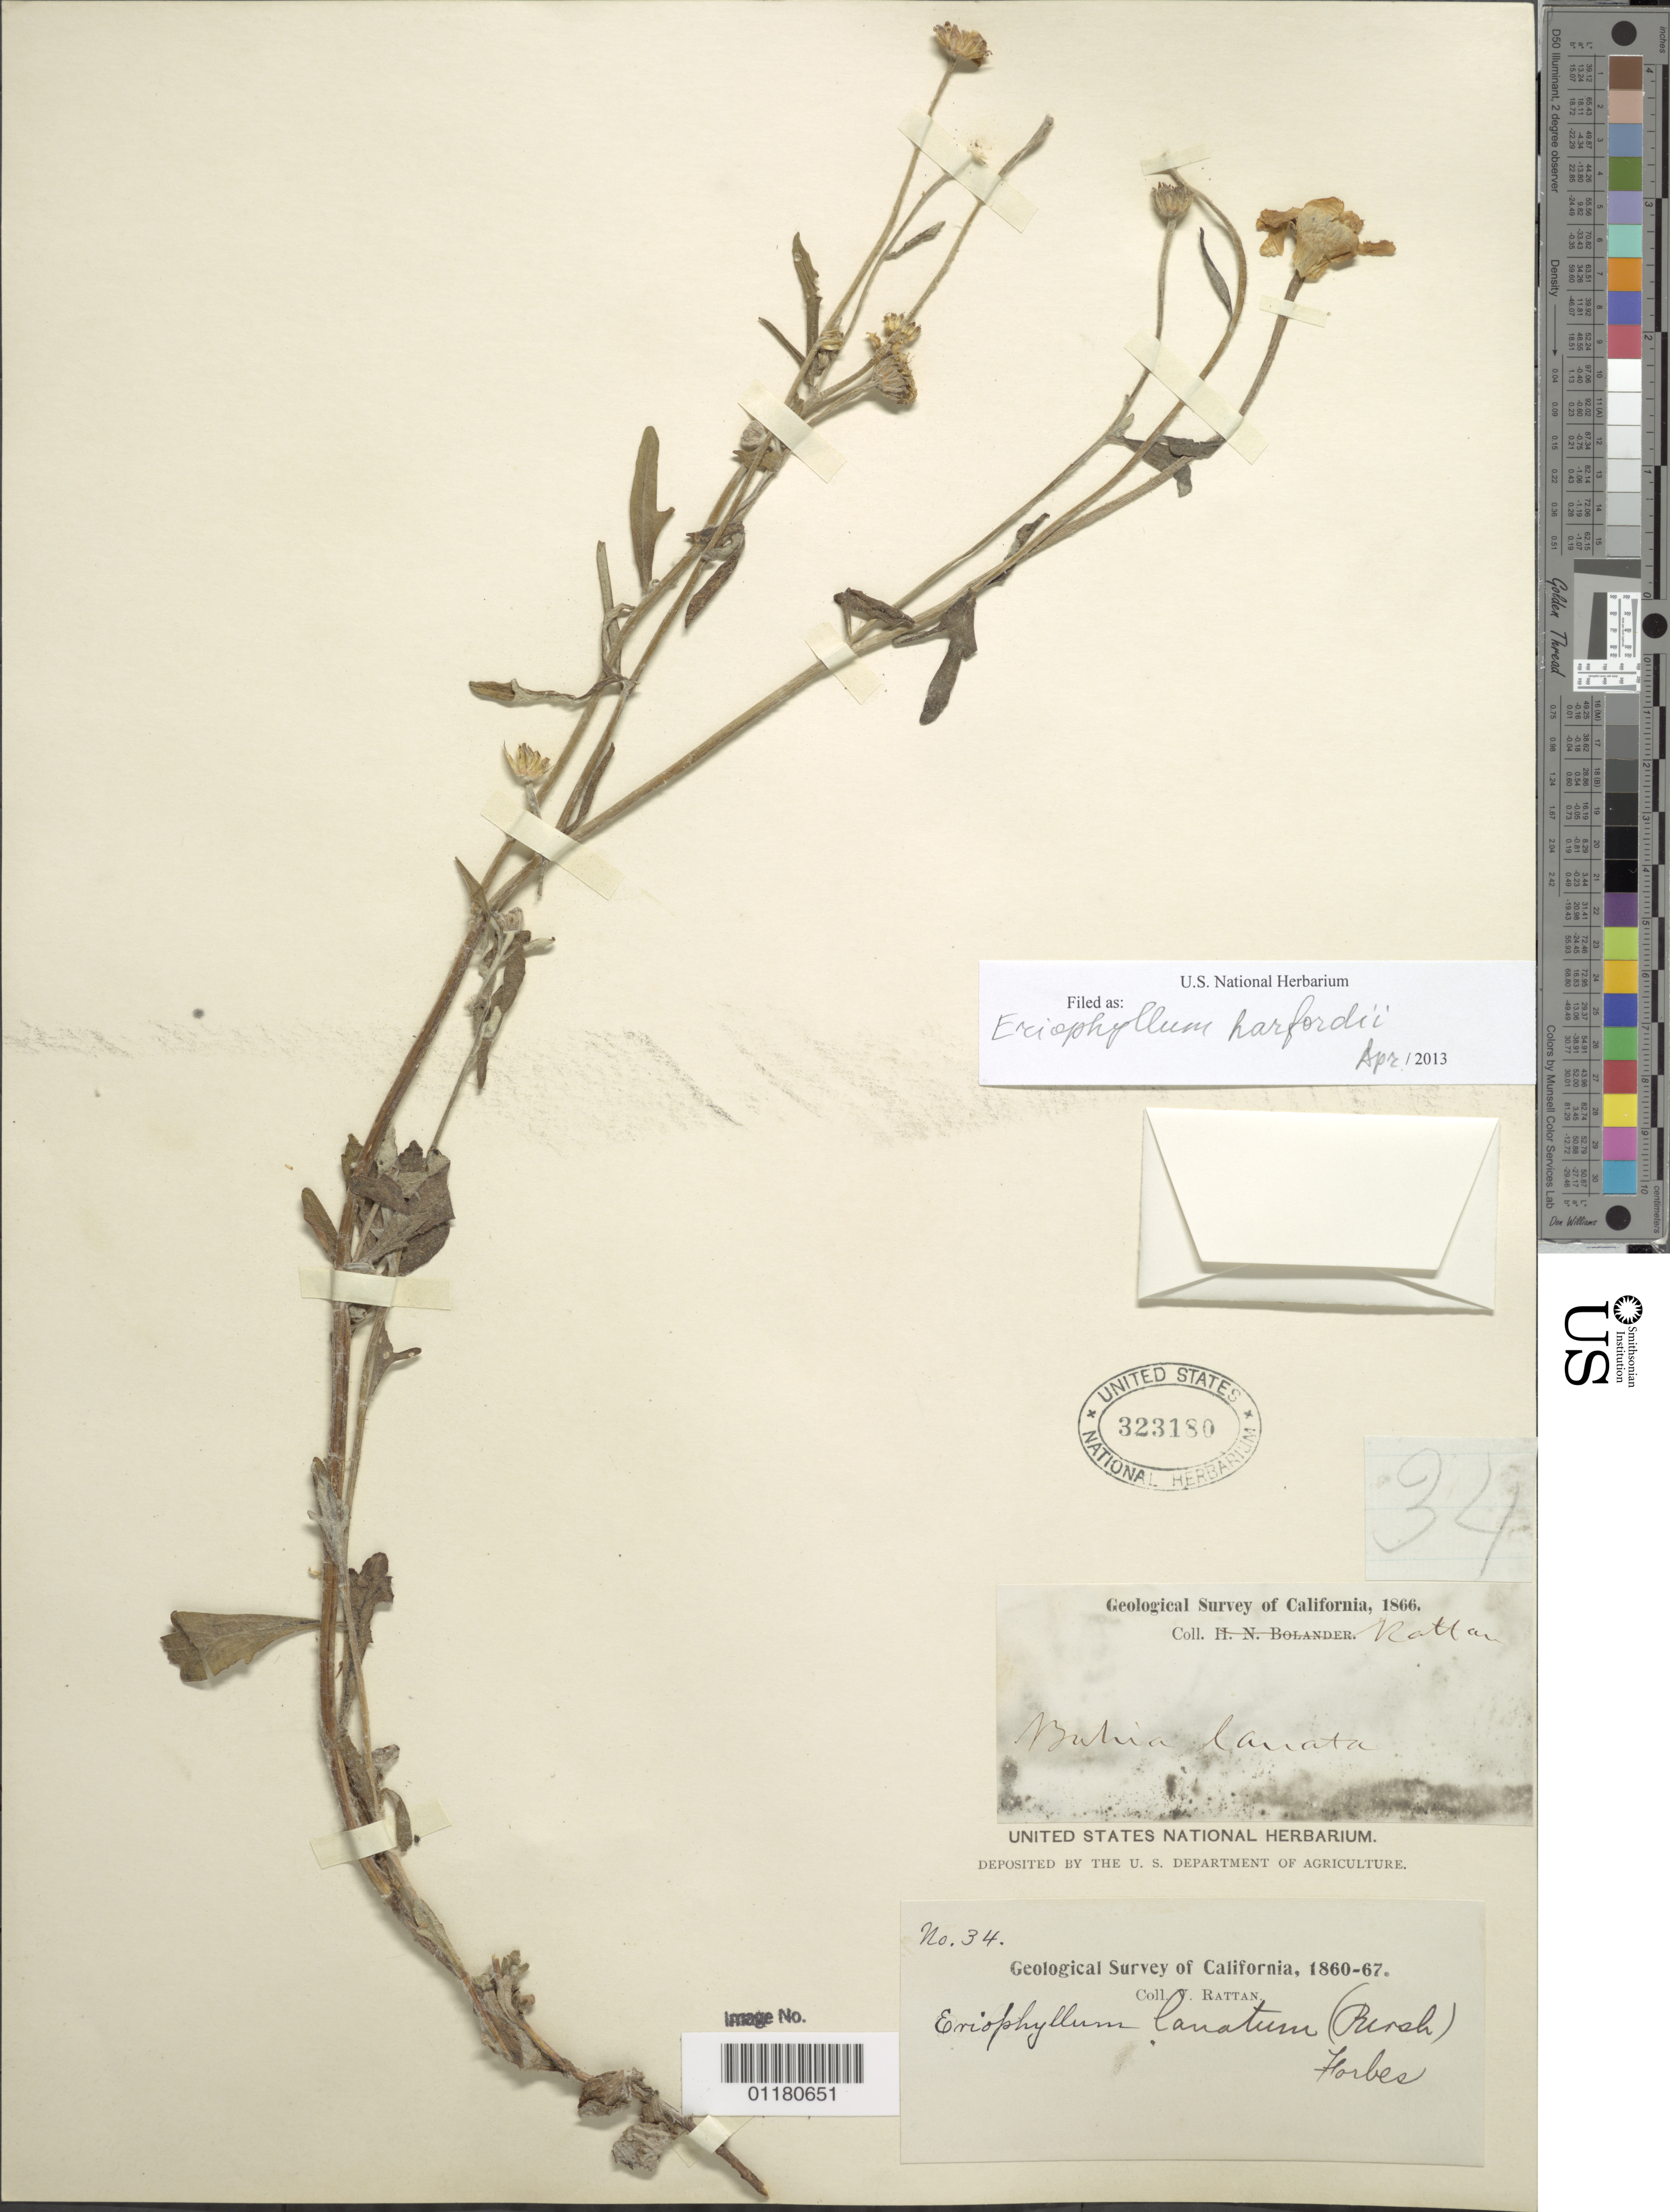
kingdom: Plantae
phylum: Tracheophyta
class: Magnoliopsida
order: Asterales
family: Asteraceae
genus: Eriophyllum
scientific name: Eriophyllum harfordii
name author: Rydb.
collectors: V. Rattan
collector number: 34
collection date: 1860/1867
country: United States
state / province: California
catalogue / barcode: US 323180